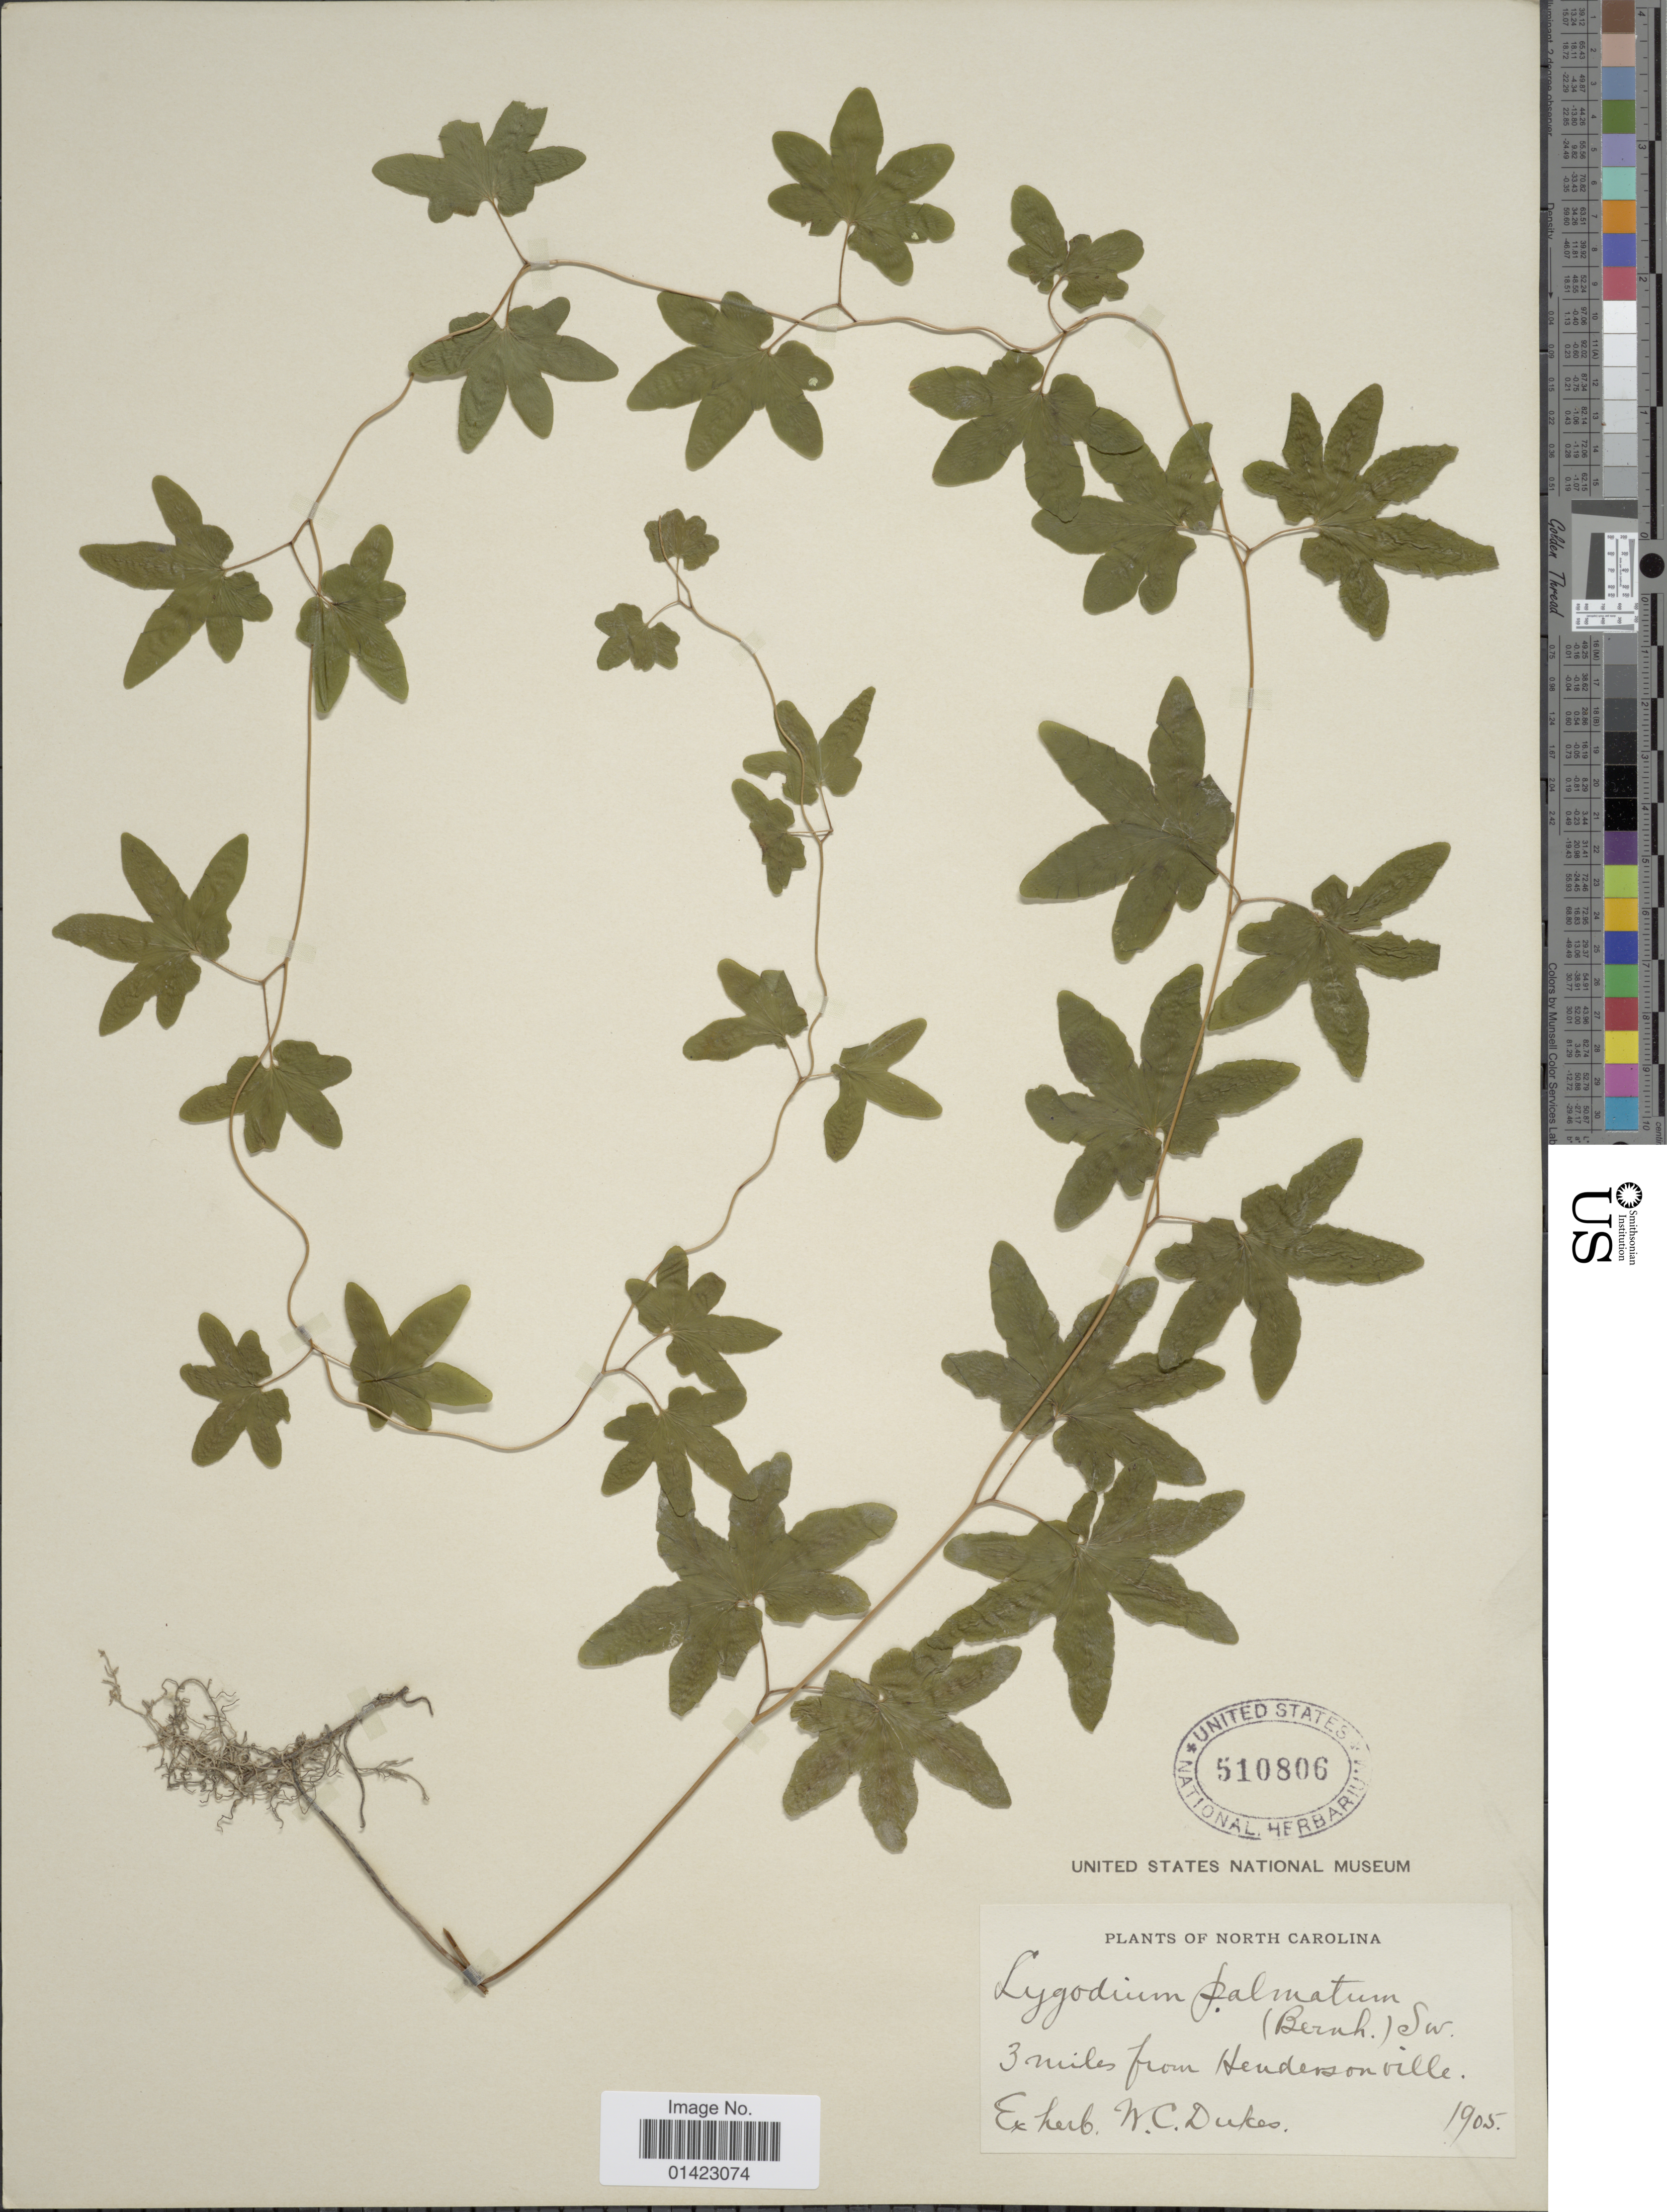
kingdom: Plantae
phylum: Tracheophyta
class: Polypodiopsida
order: Schizaeales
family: Lygodiaceae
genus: Lygodium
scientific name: Lygodium palmatum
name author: (Bernh.) Sw.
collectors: ex herb. W. C. Dukes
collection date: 1905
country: United States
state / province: North Carolina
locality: North Carolina, 3miles from Hendersonville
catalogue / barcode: US 510806